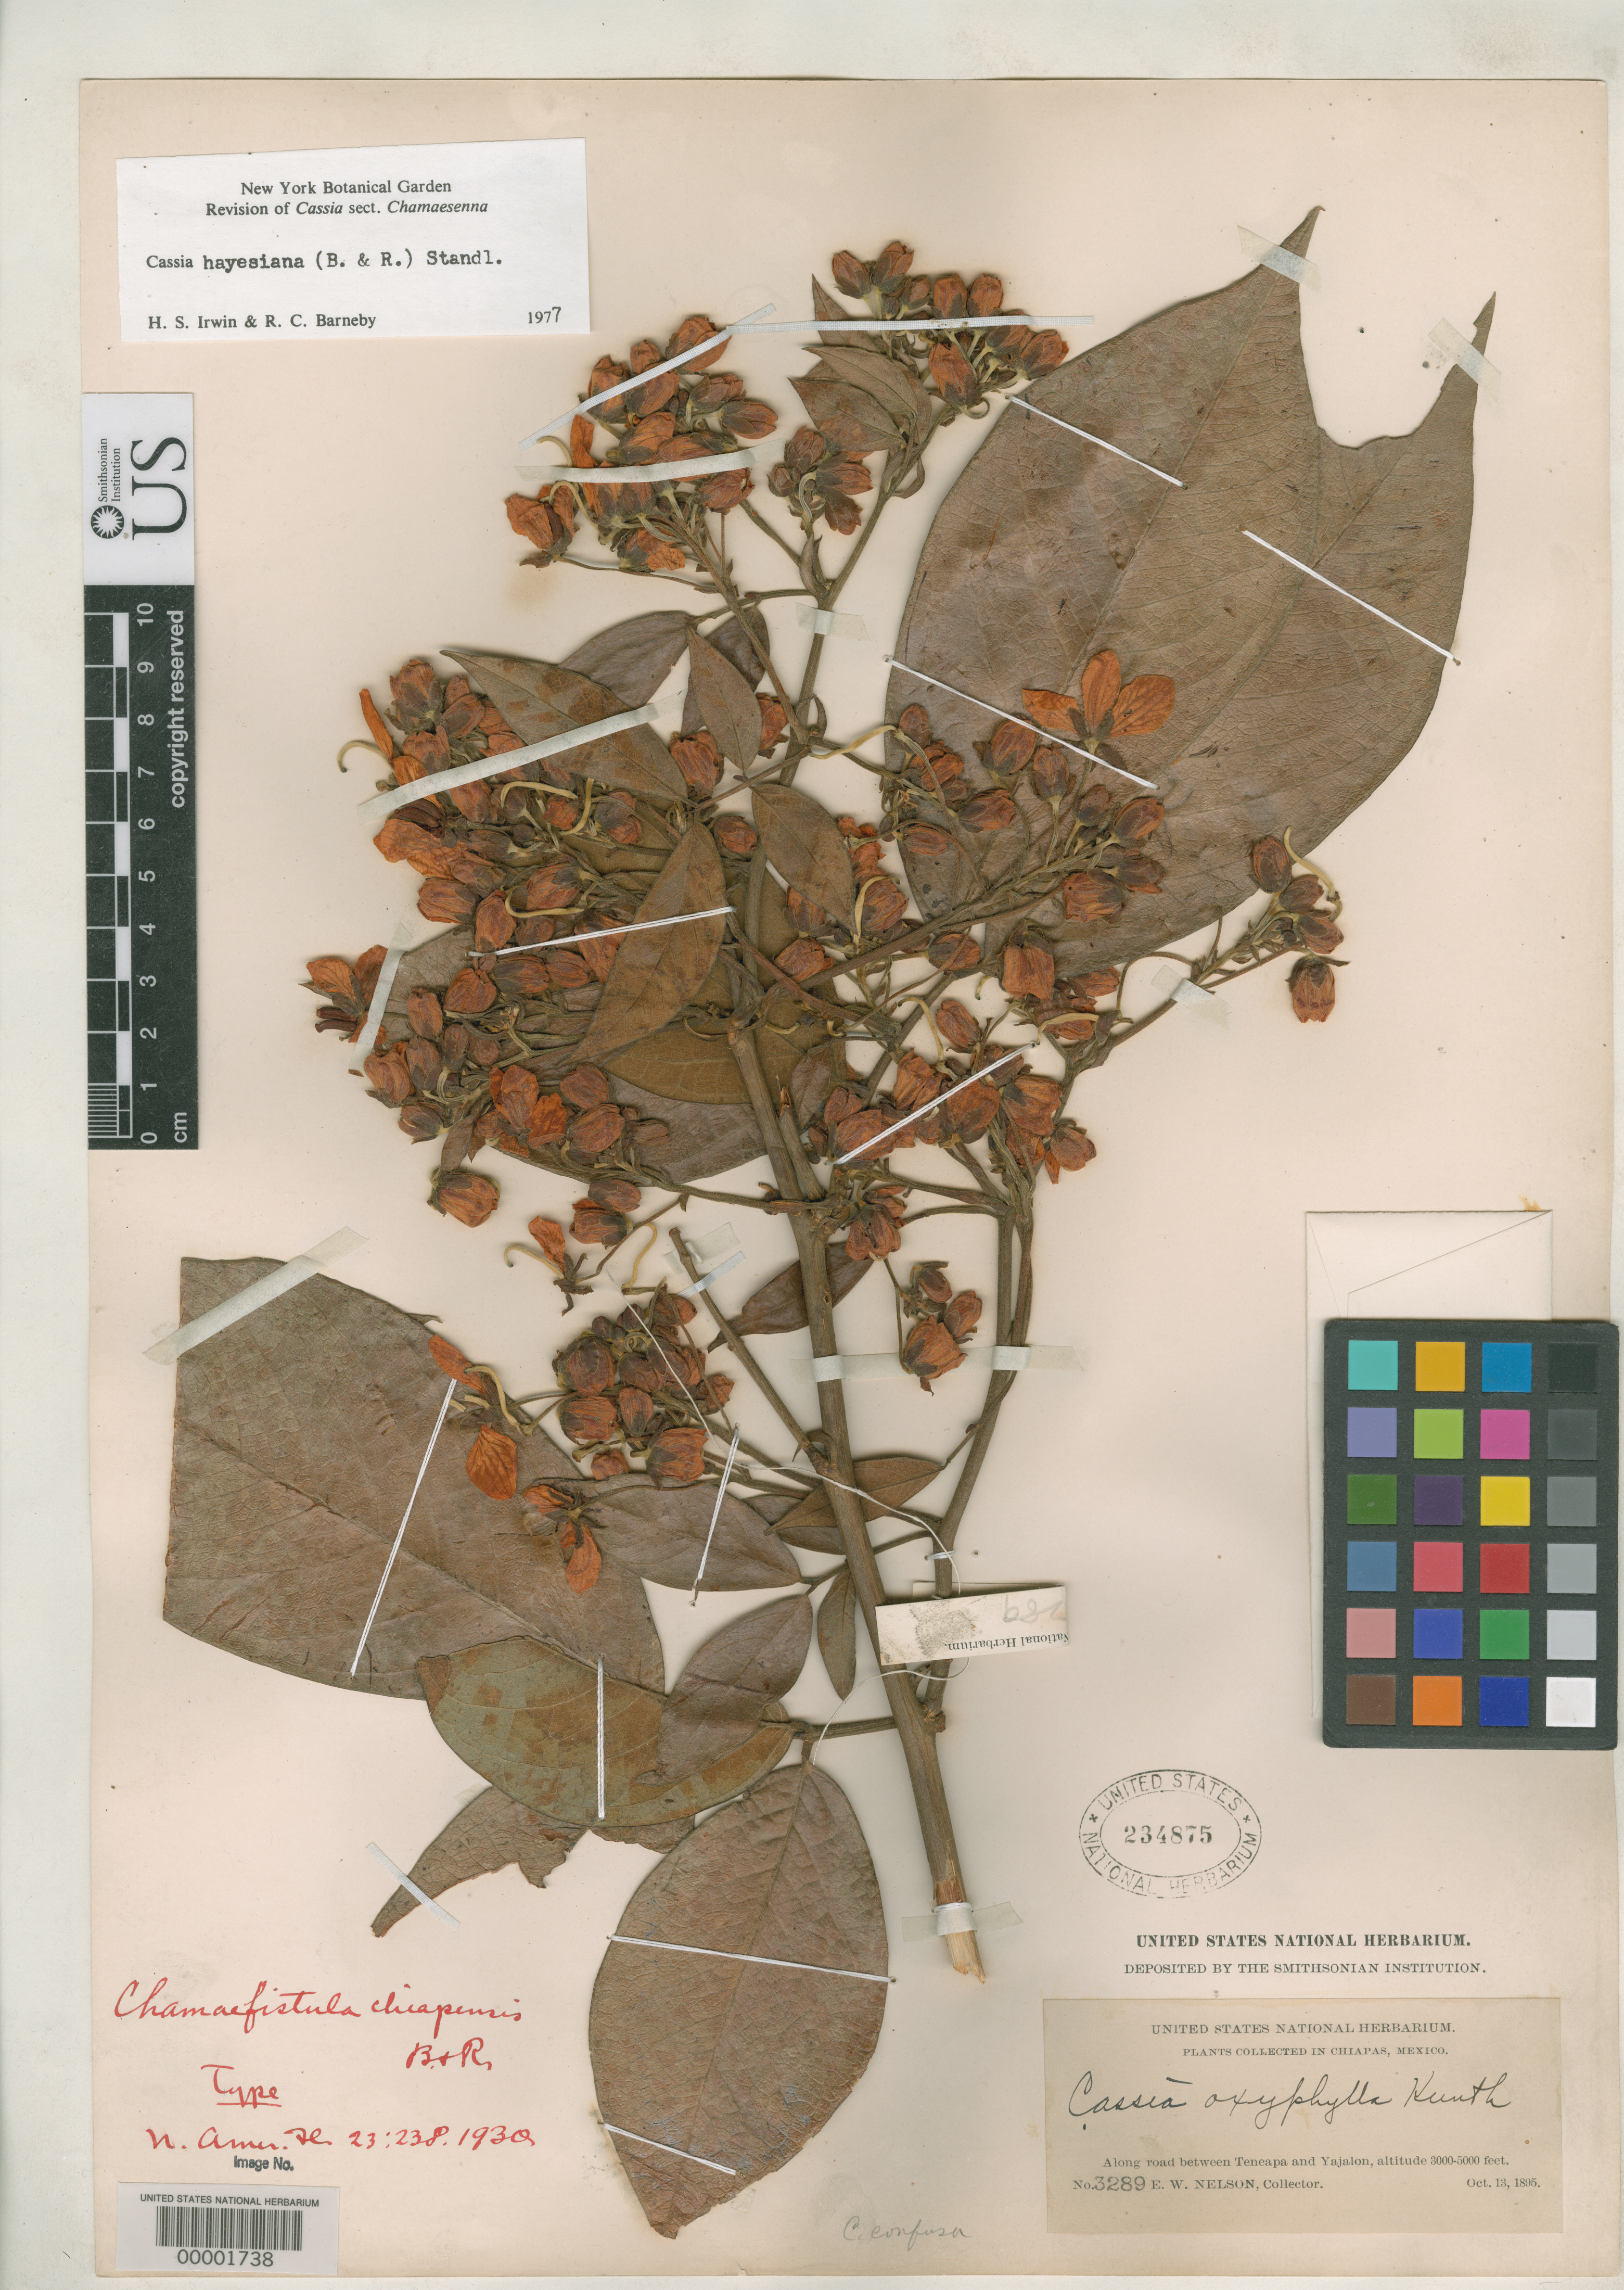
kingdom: Plantae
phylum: Tracheophyta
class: Magnoliopsida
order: Fabales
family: Fabaceae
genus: Chamaefistula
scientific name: Chamaefistula chiapensis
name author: Britton & Rose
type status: Type Collection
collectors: E. W. Nelson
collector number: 3289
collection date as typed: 13 Oct 1895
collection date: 1895-10-13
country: Mexico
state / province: Chiapas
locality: Between Teneopa and Yajalon.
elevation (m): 914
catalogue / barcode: US 234875